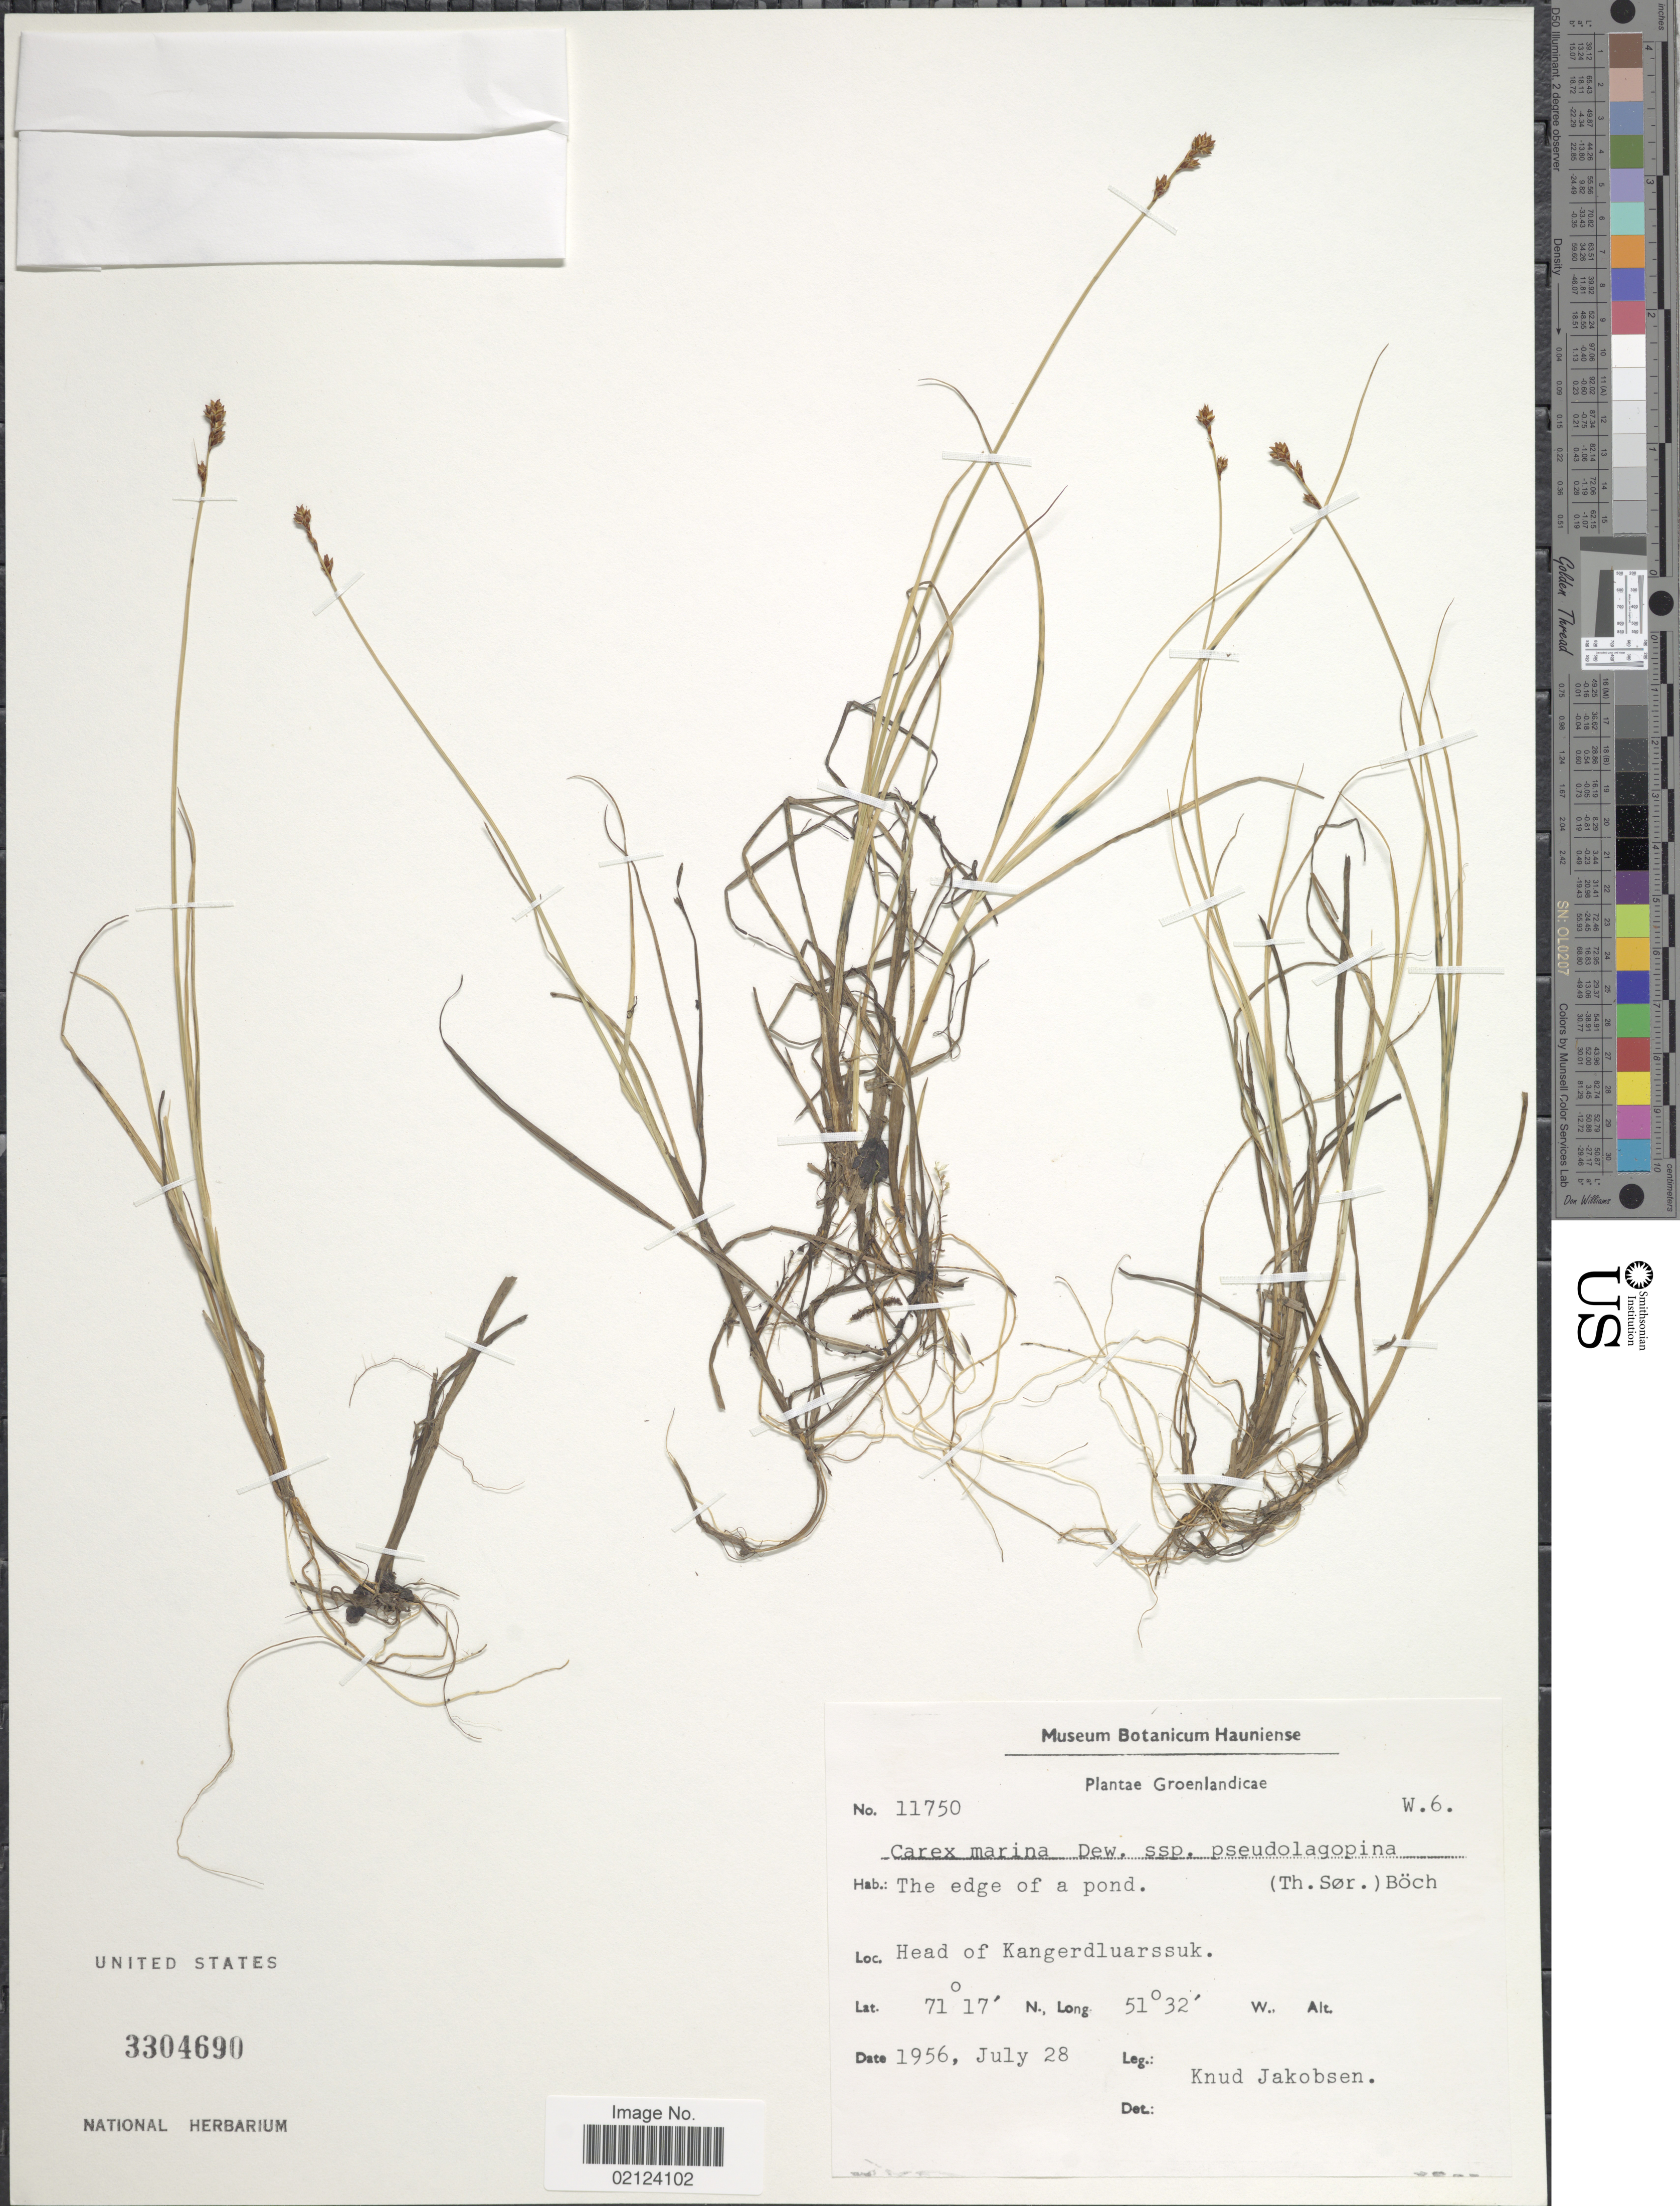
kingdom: Plantae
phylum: Tracheophyta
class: Liliopsida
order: Poales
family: Cyperaceae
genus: Carex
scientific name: Carex marina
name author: Dewey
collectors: K. Jakobsen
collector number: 11750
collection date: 1956-07-28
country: Greenland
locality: Head of Kangerdluarssuk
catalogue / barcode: US 3304690